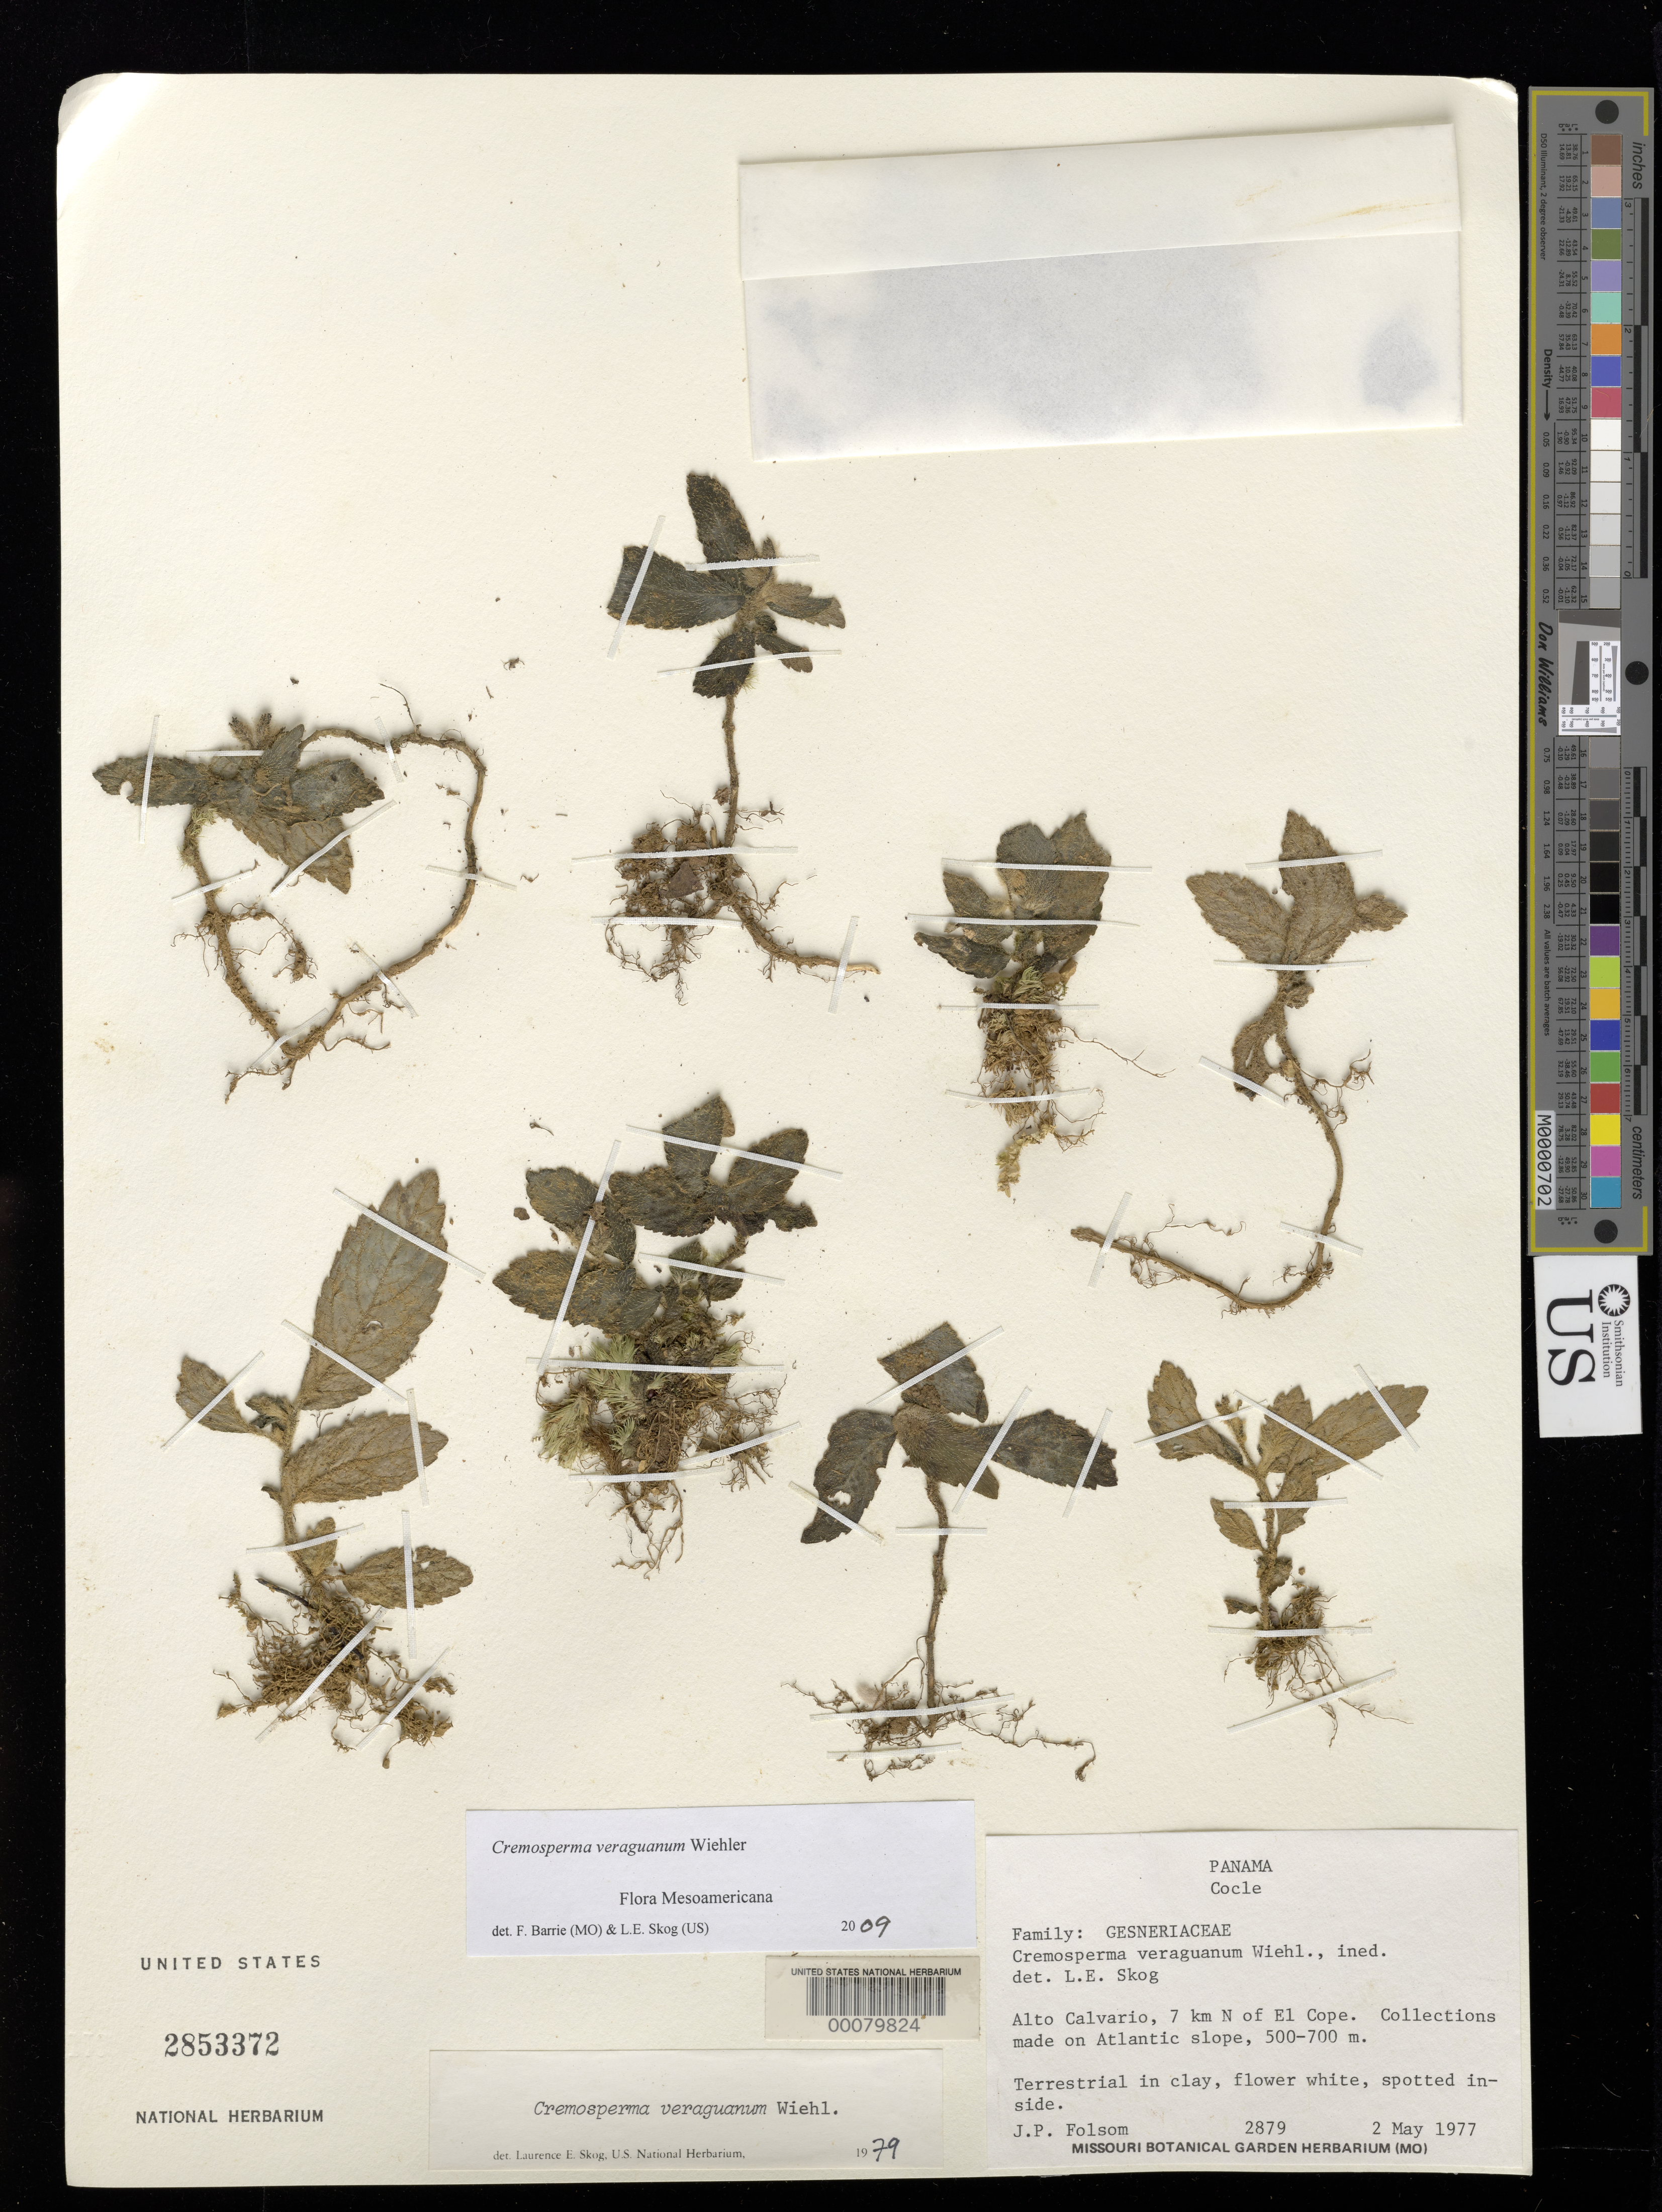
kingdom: Plantae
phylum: Tracheophyta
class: Magnoliopsida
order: Lamiales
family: Gesneriaceae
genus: Cremosperma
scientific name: Cremosperma veraguanum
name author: Wiehler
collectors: J. P. Folsom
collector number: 2879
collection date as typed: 02 May 1977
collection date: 1977-05-02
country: Panama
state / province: Coclé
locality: Alto Calvario, 7 km N of El Cope, collections made on Atlantic slope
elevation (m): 500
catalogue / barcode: US 2853372